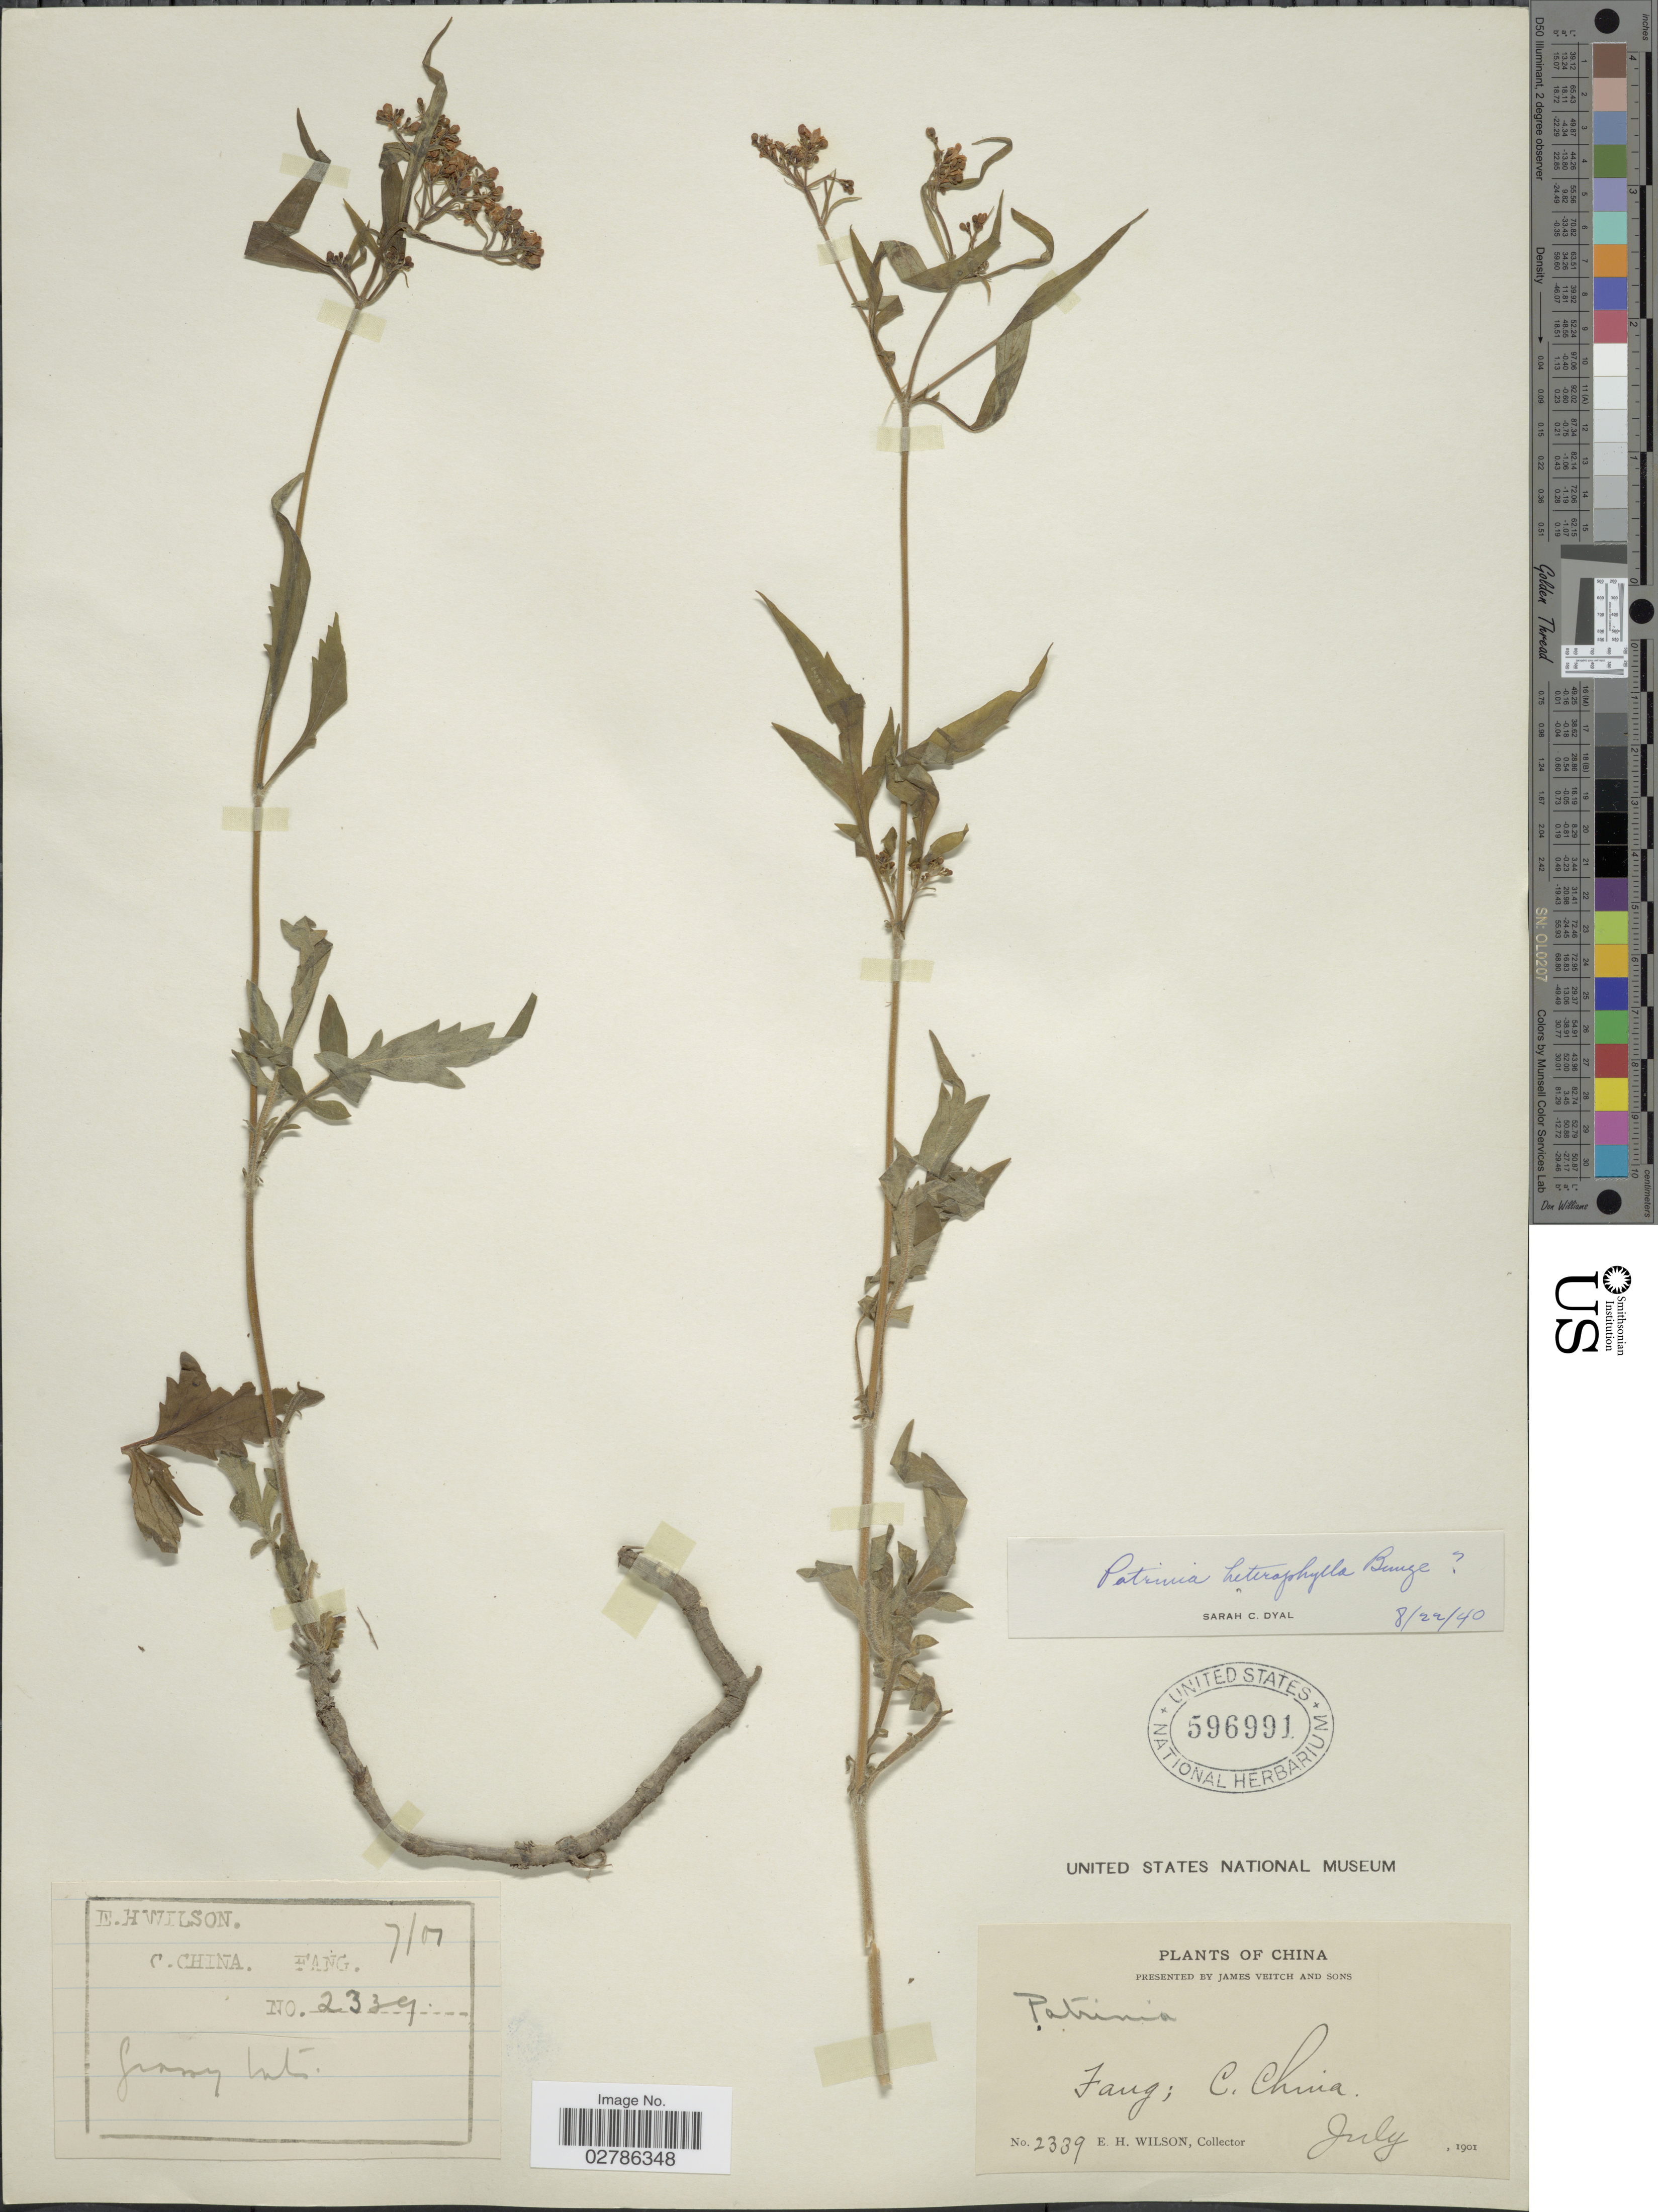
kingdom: Plantae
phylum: Tracheophyta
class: Magnoliopsida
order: Dipsacales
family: Caprifoliaceae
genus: Patrinia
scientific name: Patrinia heterophylla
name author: Bunge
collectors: E. Wilson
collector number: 2339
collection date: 1901-07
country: China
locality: C. China, Fang.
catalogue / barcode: US 596991